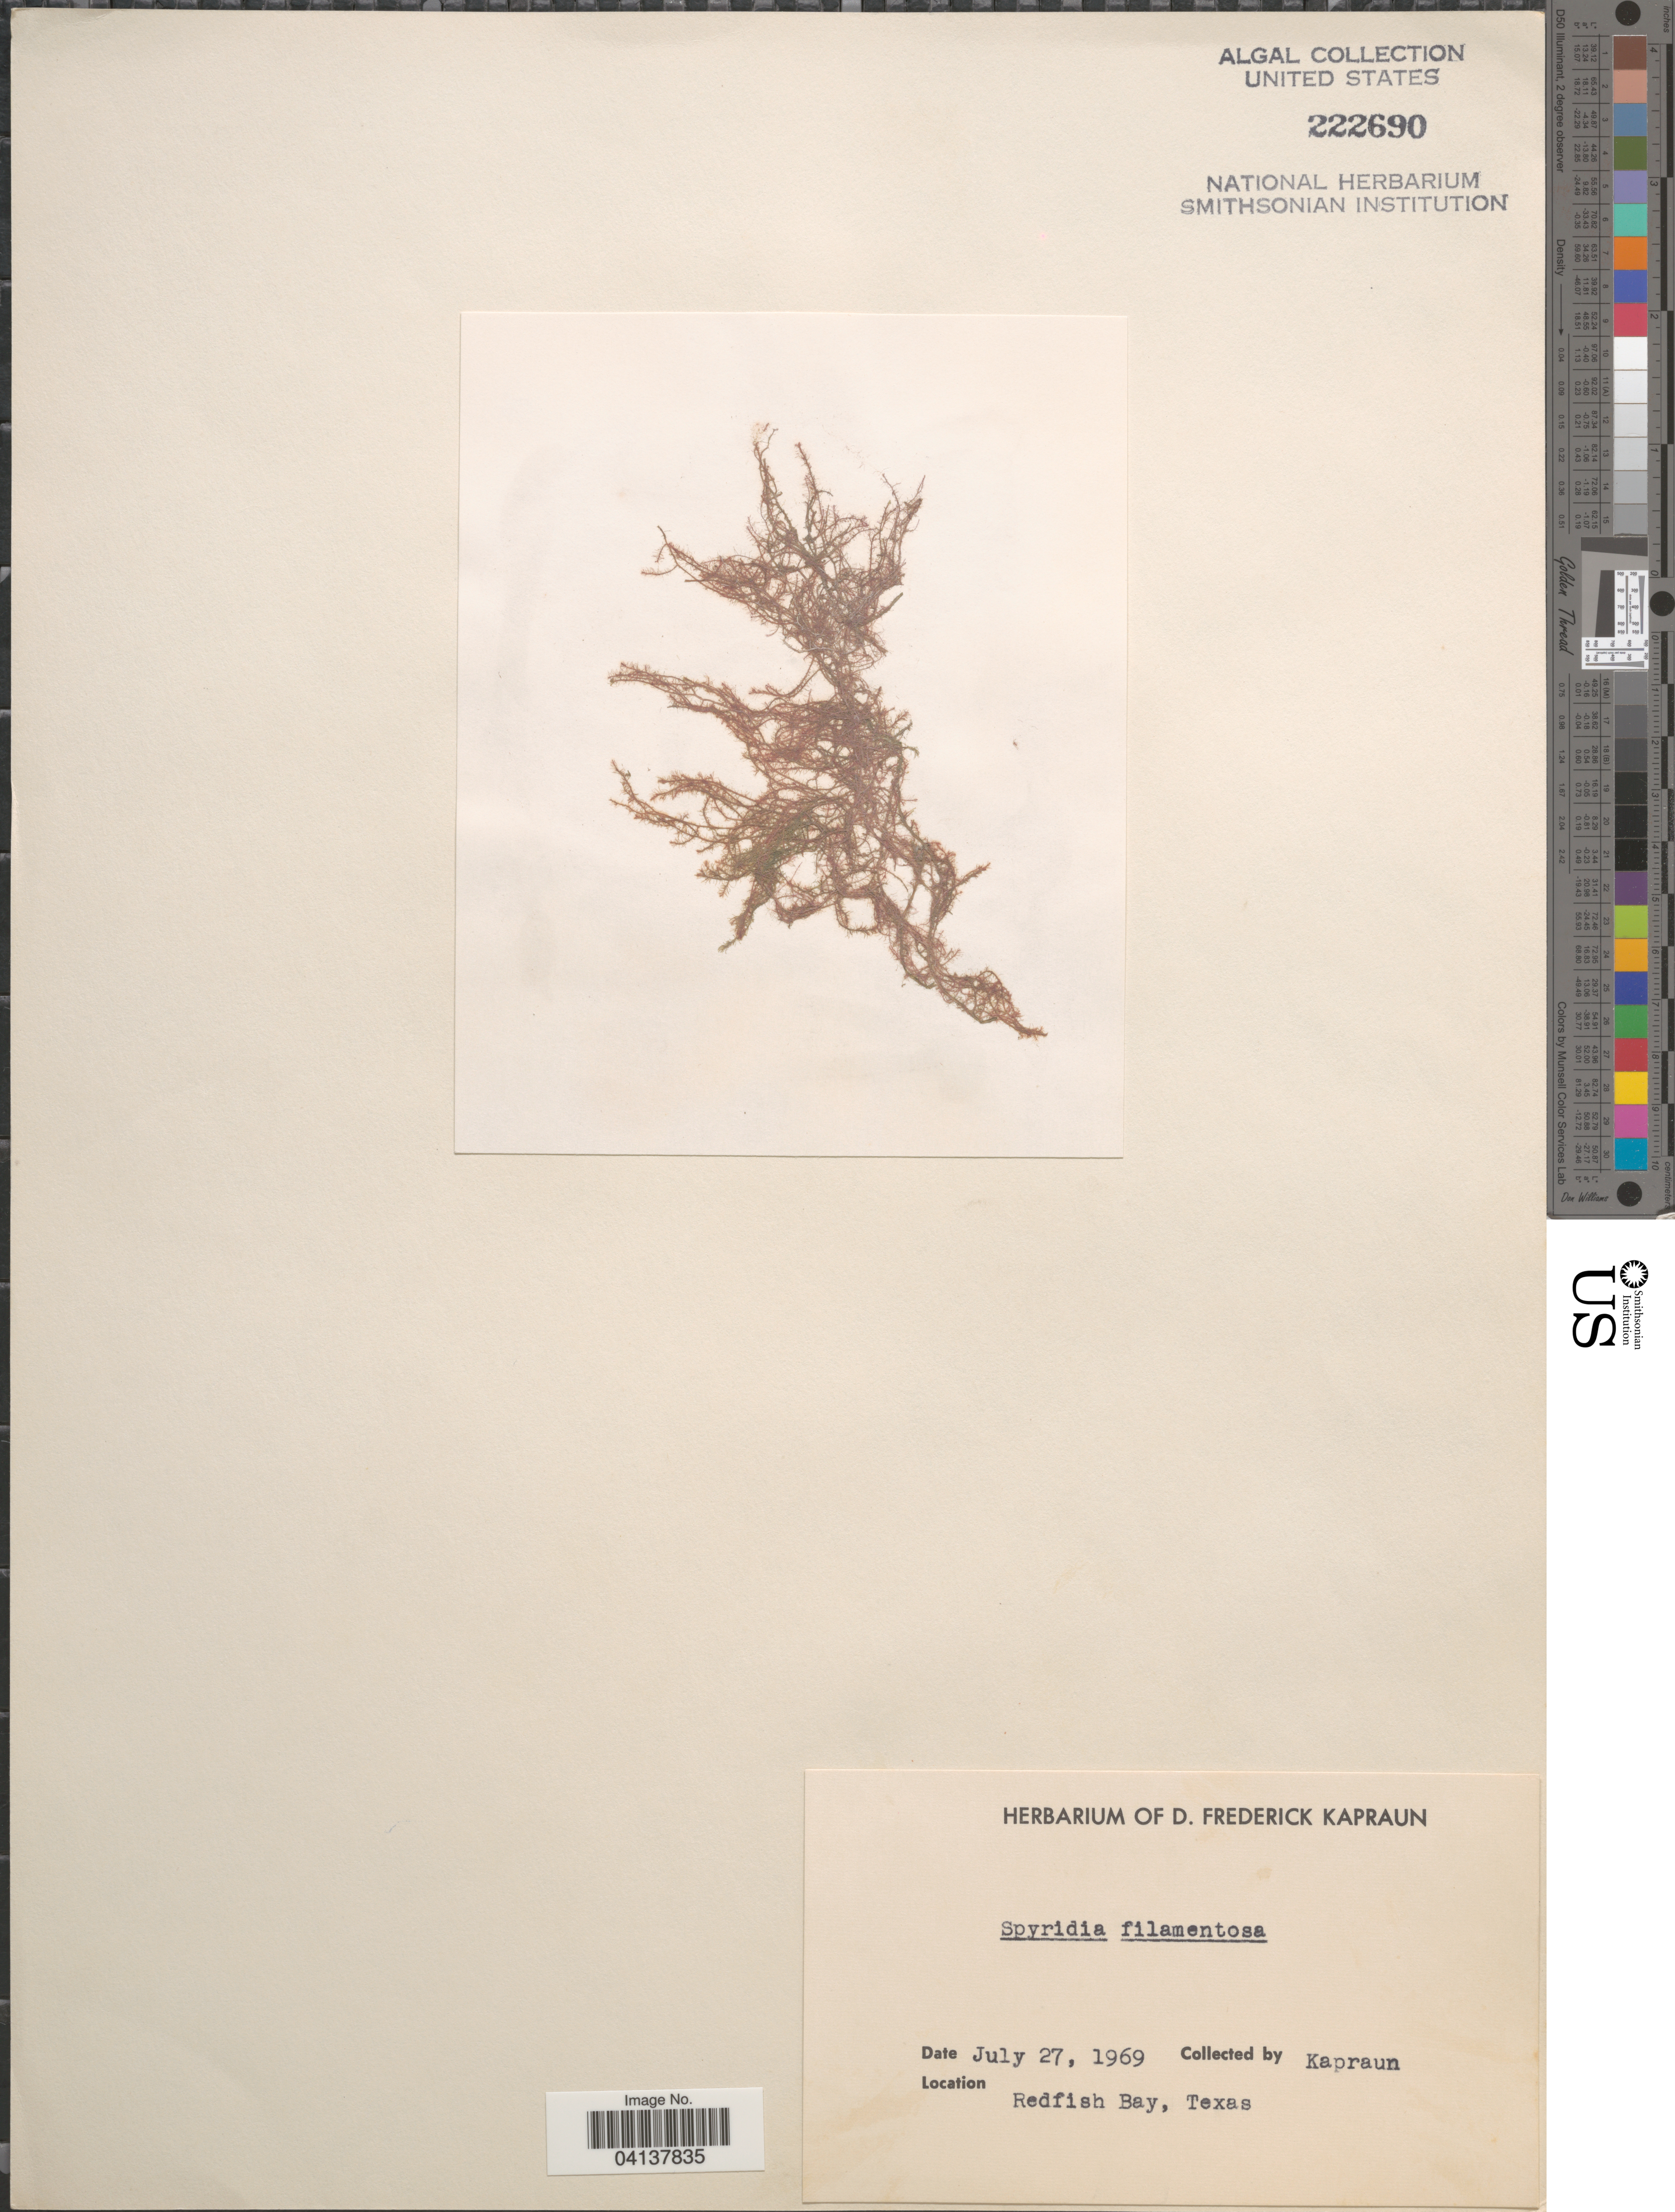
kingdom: Plantae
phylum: Rhodophyta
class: Florideophyceae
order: Ceramiales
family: Spyridiaceae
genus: Spyridia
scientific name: Spyridia filamentosa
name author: (Wulfen) Harv.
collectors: D. F. Kapraun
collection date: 1969-07-27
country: United States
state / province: Texas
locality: Redfish Bay.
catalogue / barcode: US 222690